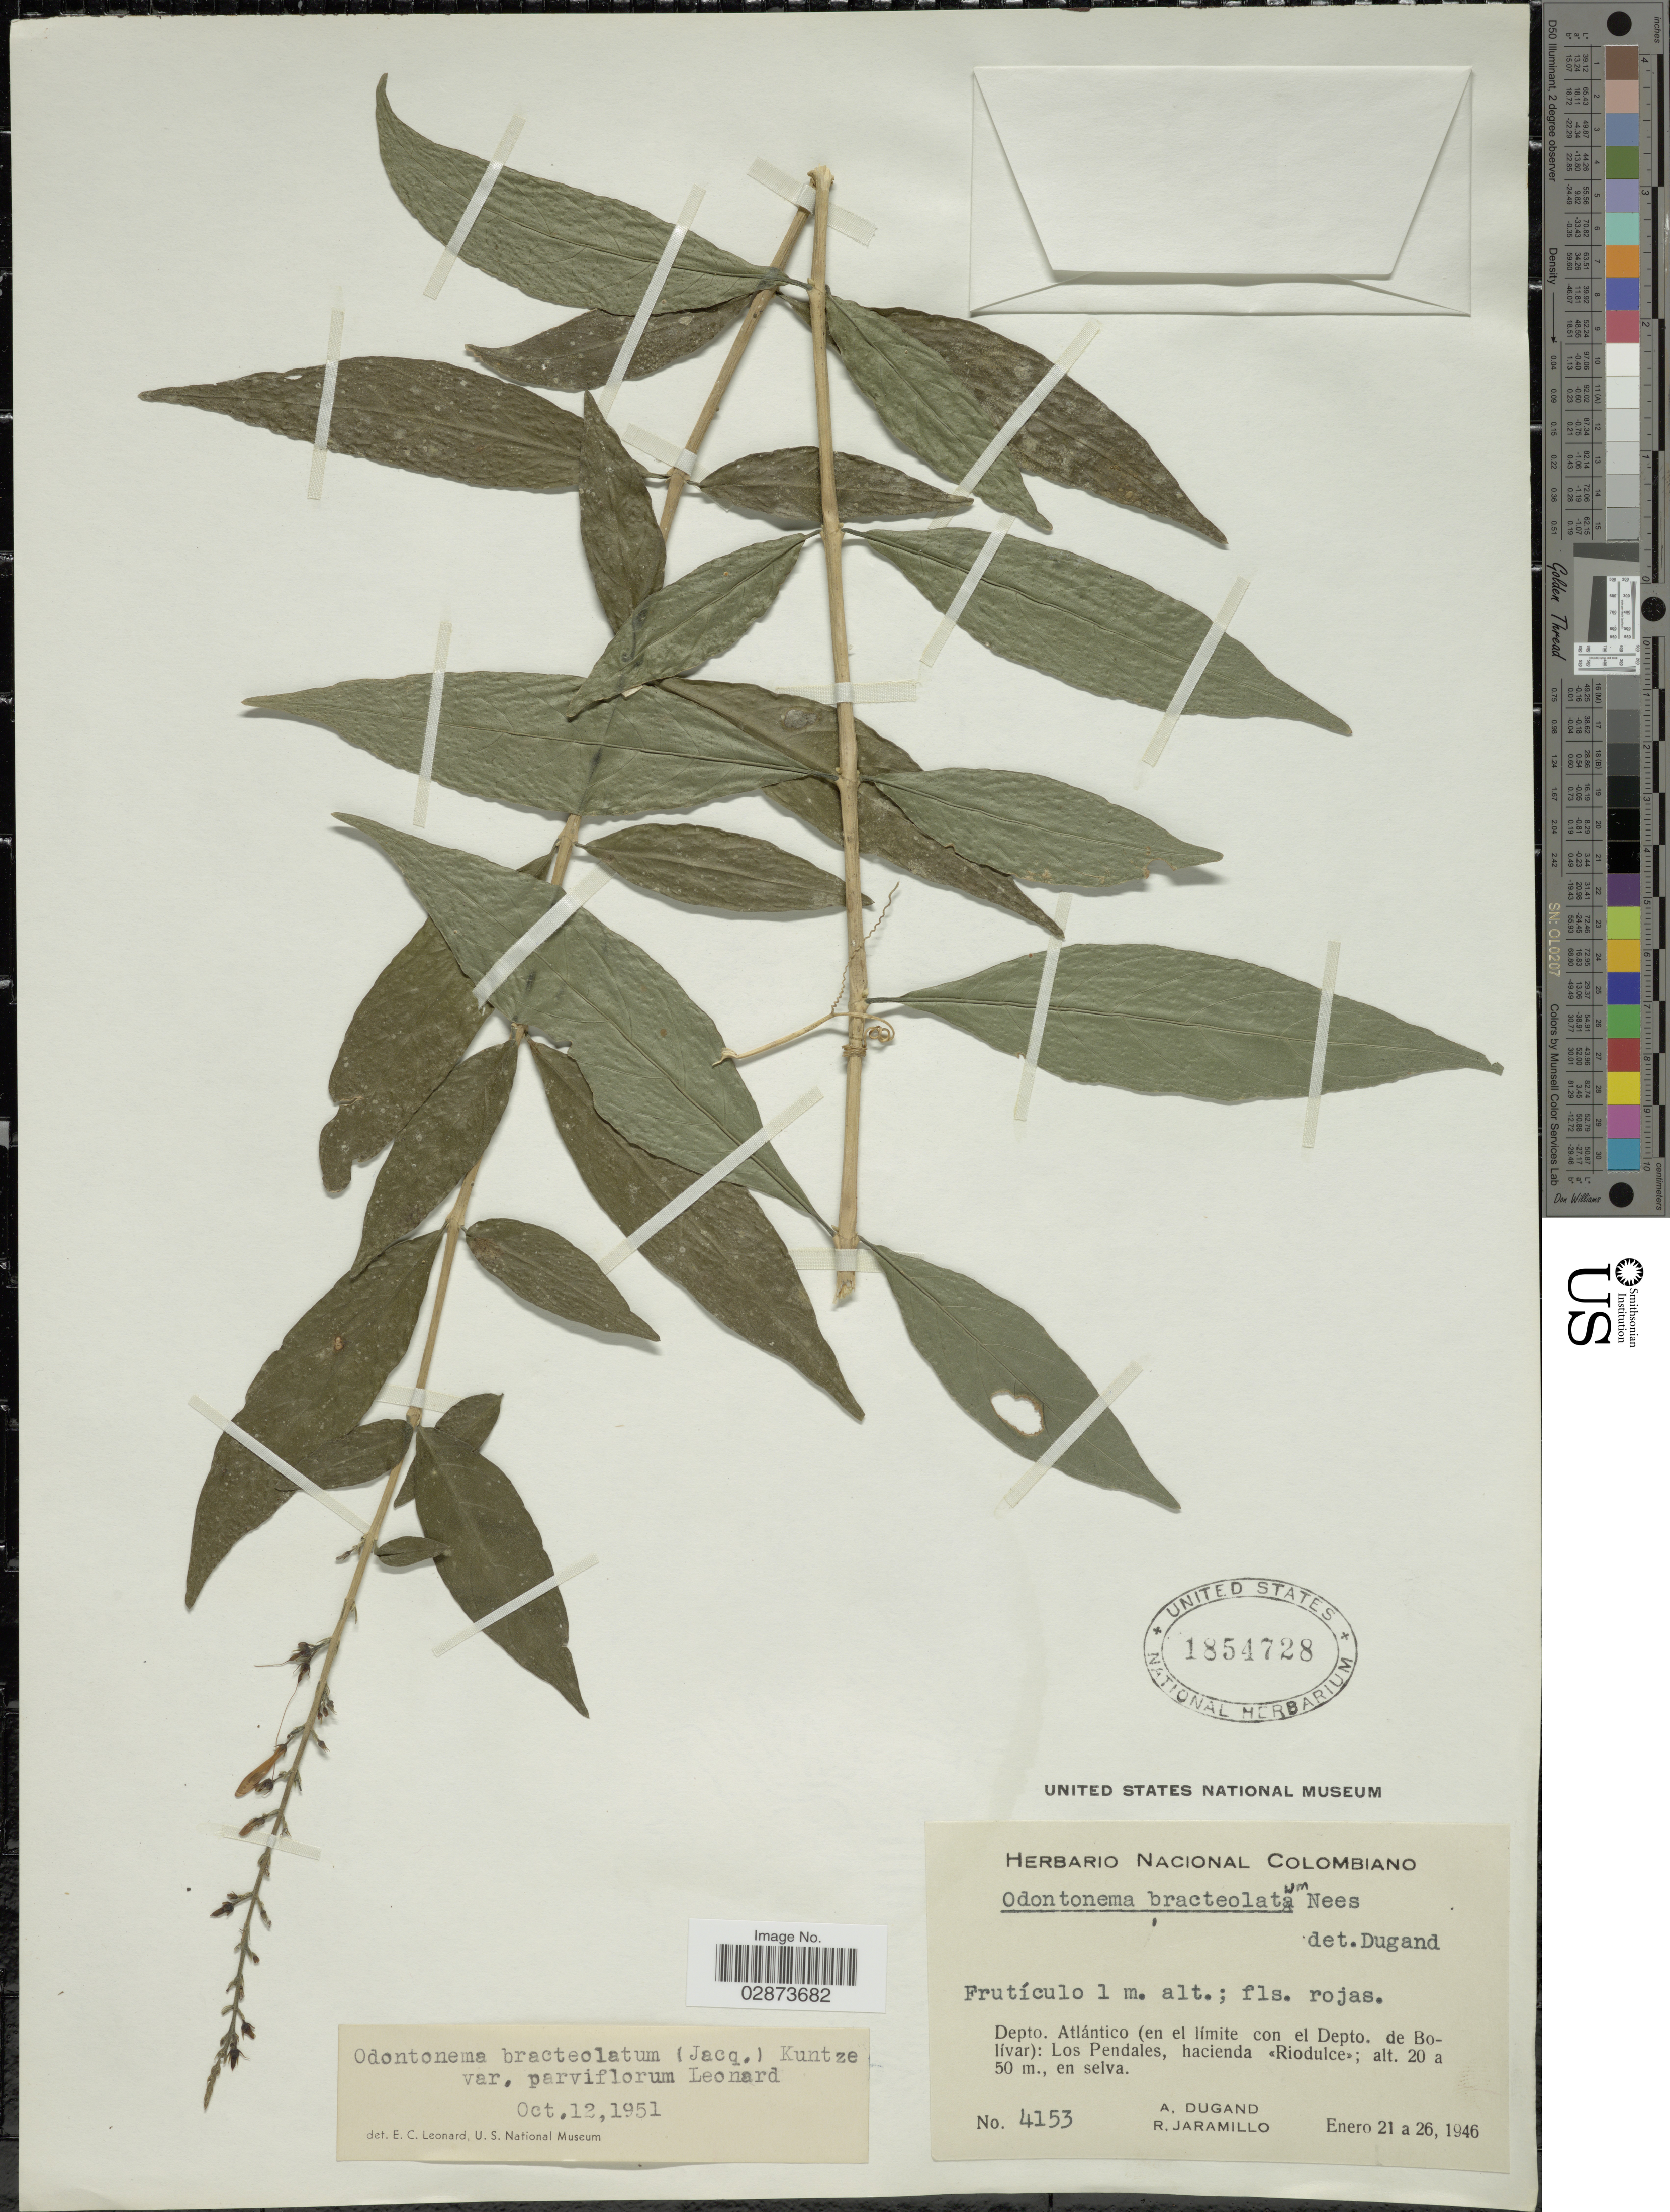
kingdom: Plantae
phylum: Tracheophyta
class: Magnoliopsida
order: Lamiales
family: Acanthaceae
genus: Odontonema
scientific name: Odontonema rubrum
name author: (Vahl) Kuntze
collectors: A. Dugand & R. Jaramillo M.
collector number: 4153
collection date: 1946-01-21/1946-01-26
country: Colombia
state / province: Atlántico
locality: Depto. Atlántico (en el límite con el Depto. de Bolívar): Los Pendales, hacienda <<Riodulce>>.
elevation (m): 20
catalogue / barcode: US 1854728